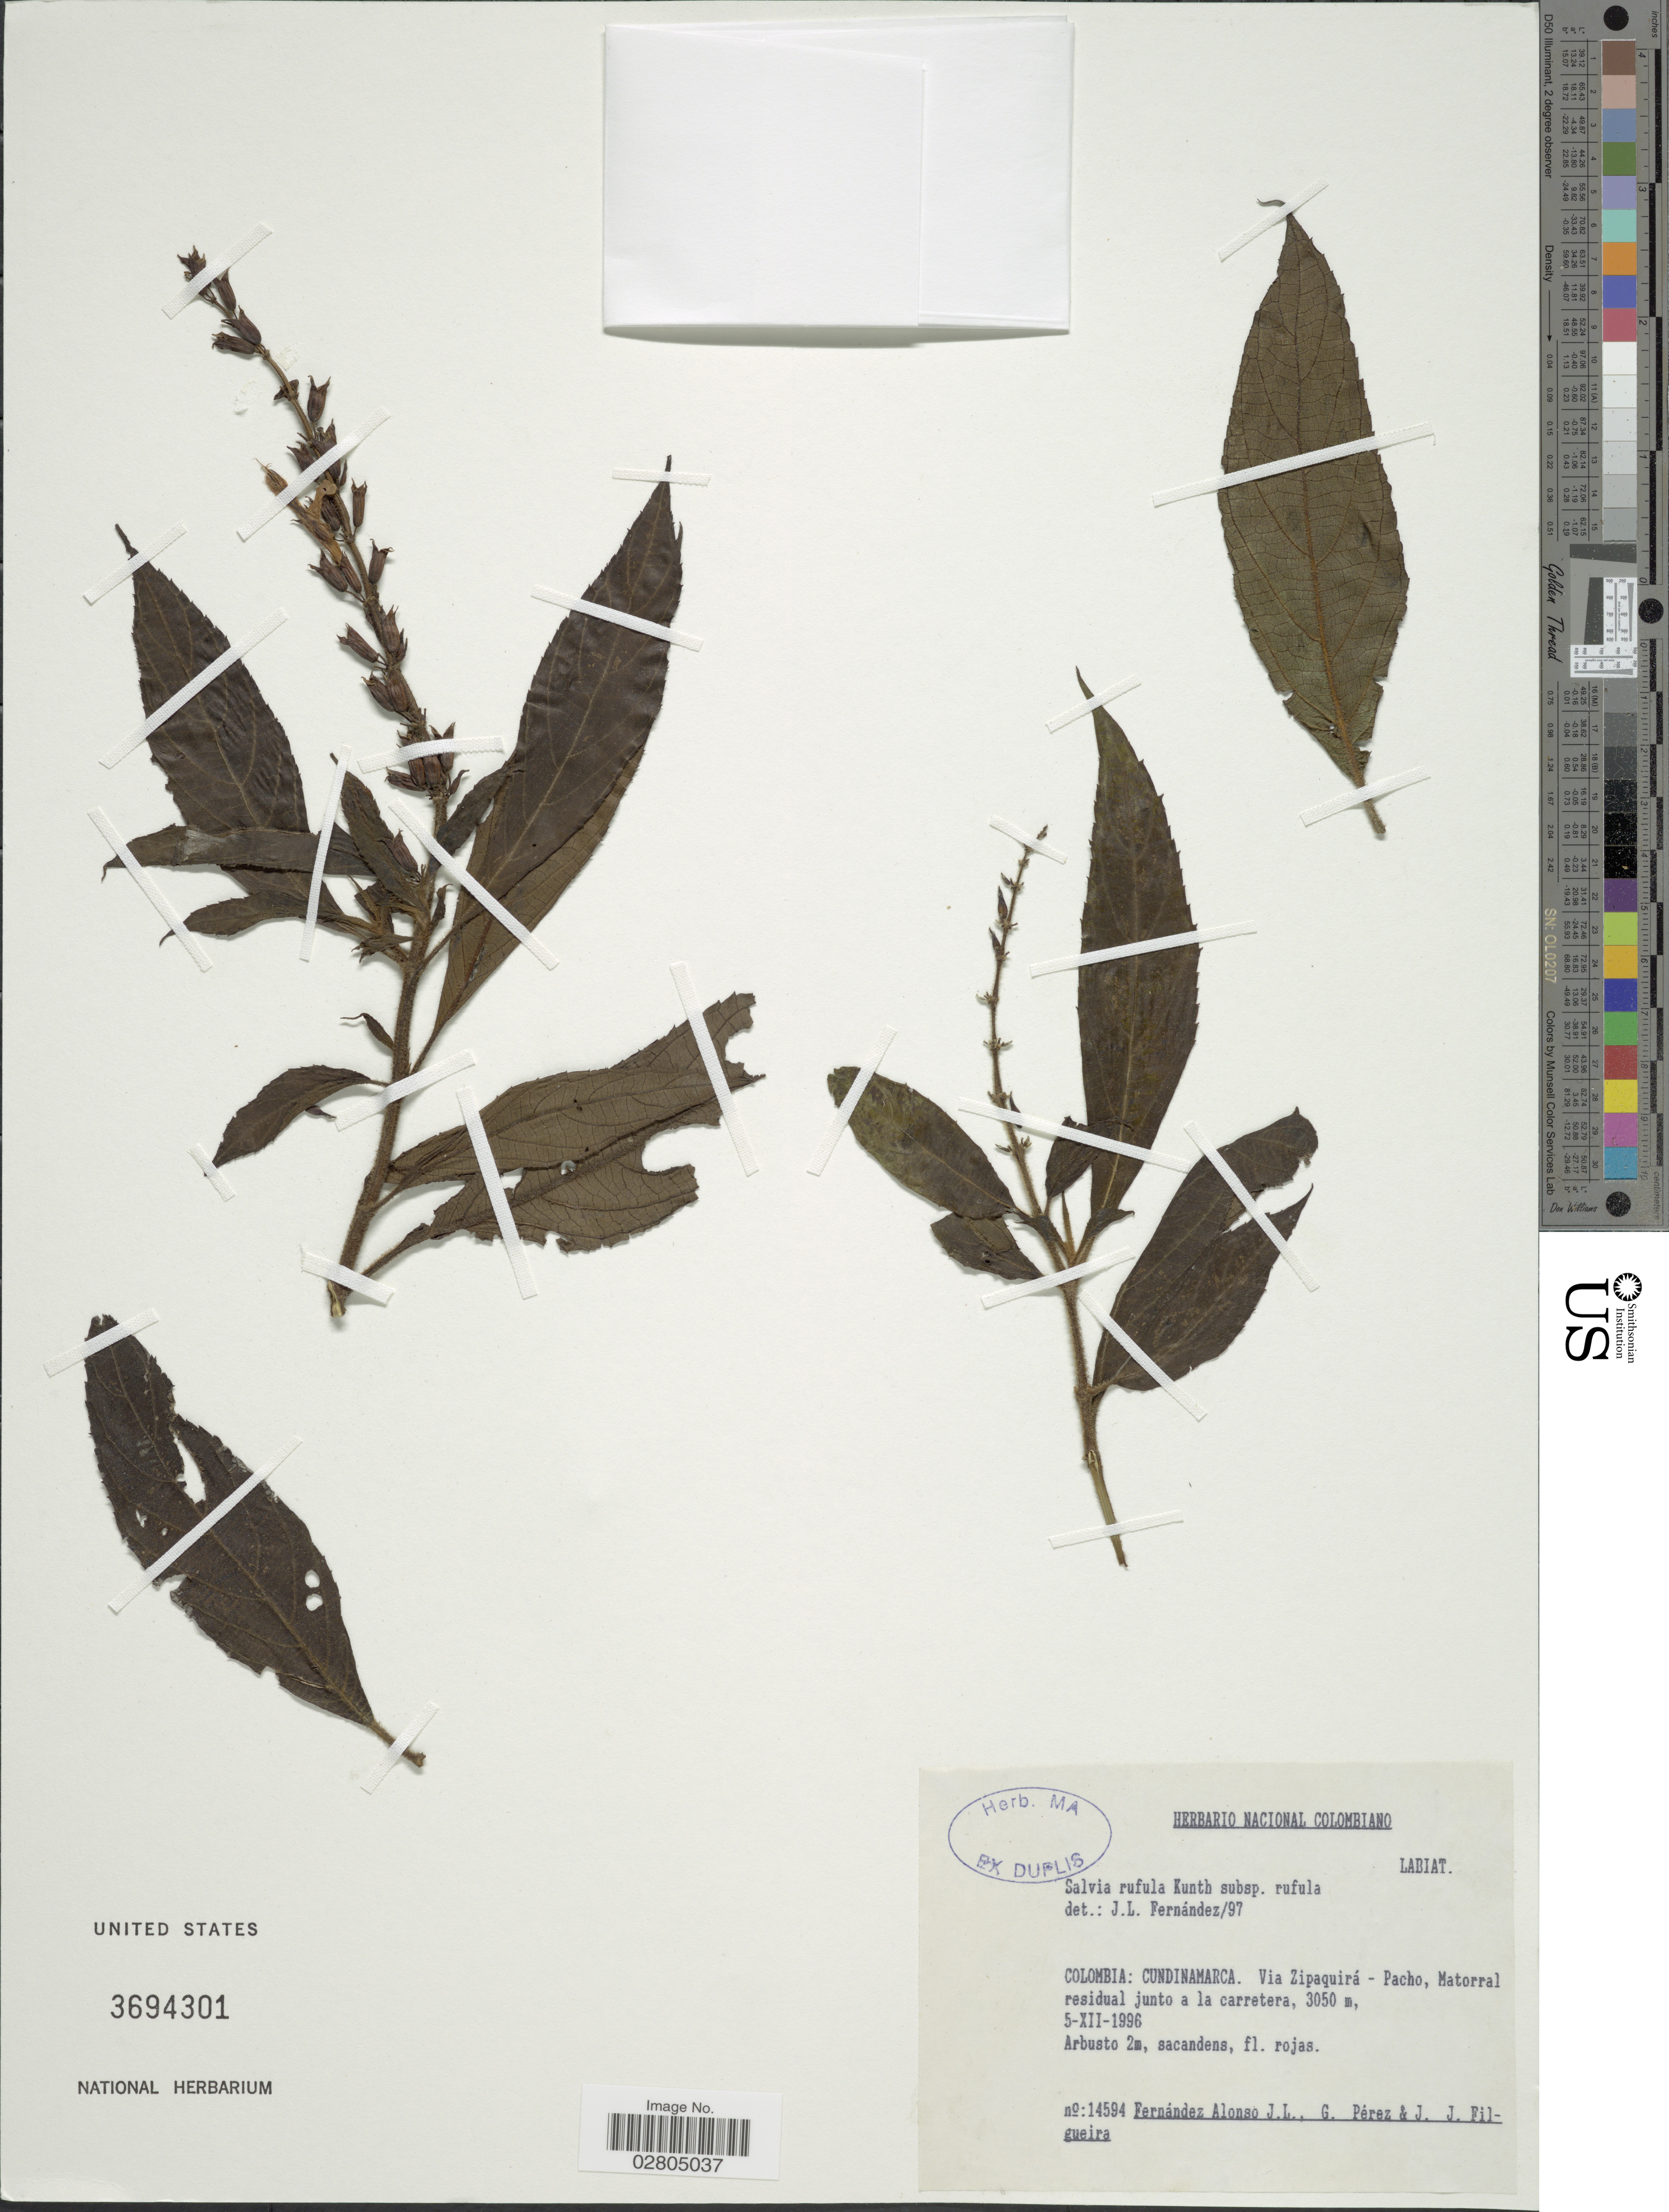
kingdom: Plantae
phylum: Tracheophyta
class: Magnoliopsida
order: Lamiales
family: Lamiaceae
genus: Salvia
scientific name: Salvia rufula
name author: Kunth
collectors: J. L. Fernández-Alonso, G. Perez & J. Filgueira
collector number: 14594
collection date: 1996-12-05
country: Colombia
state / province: Cundinamarca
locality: Via Zipauirá-Pacho, Matorral residual junto a la carretera.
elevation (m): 3050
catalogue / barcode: US 3694301